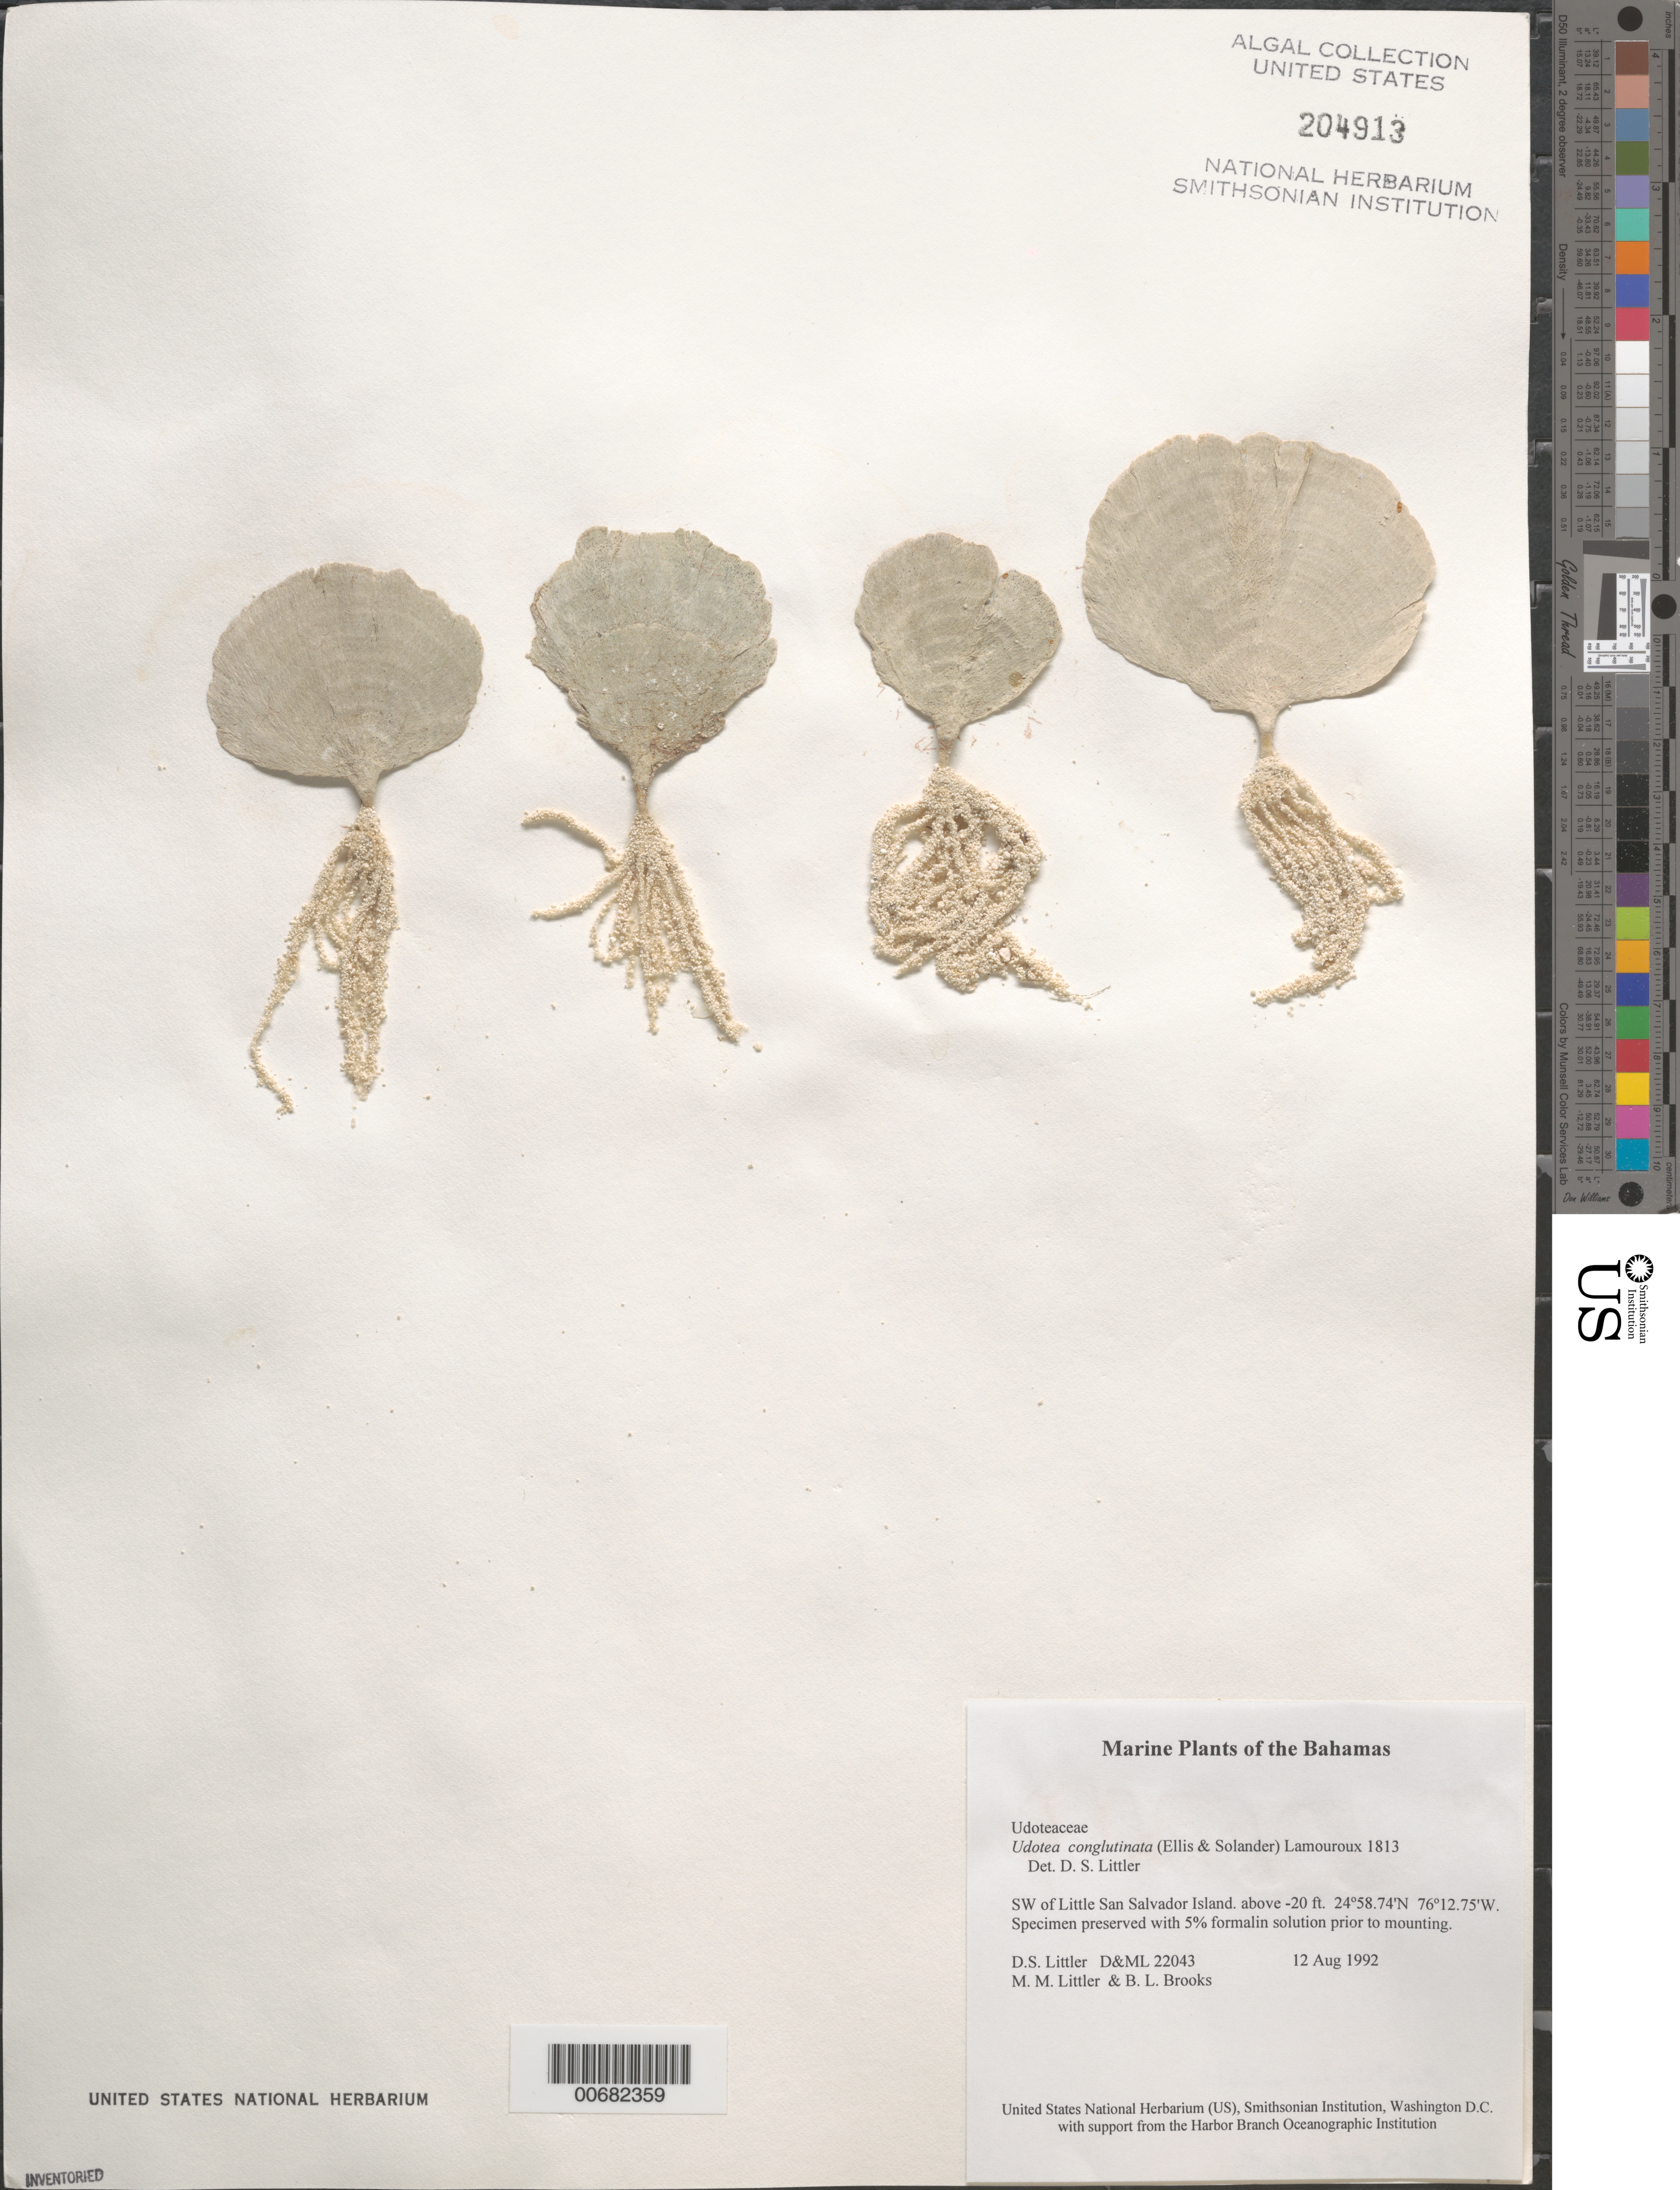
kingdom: Plantae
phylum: Chlorophyta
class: Ulvophyceae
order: Bryopsidales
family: Udoteaceae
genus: Udotea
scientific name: Udotea conglutinata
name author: (Ellis & Sol.) J.V.Lamouroux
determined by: Littler, D. S.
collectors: D. S. Littler, M. M. Littler & B. Brooks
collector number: D&ML 22043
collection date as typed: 12 Aug 1992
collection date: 1992-08-12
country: Bahamas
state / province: San Salvador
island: Little San Salvador Island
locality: Southwest of Little San Salvador Island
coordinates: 24 58.74' N, 76 12.75' W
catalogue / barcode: US 204913